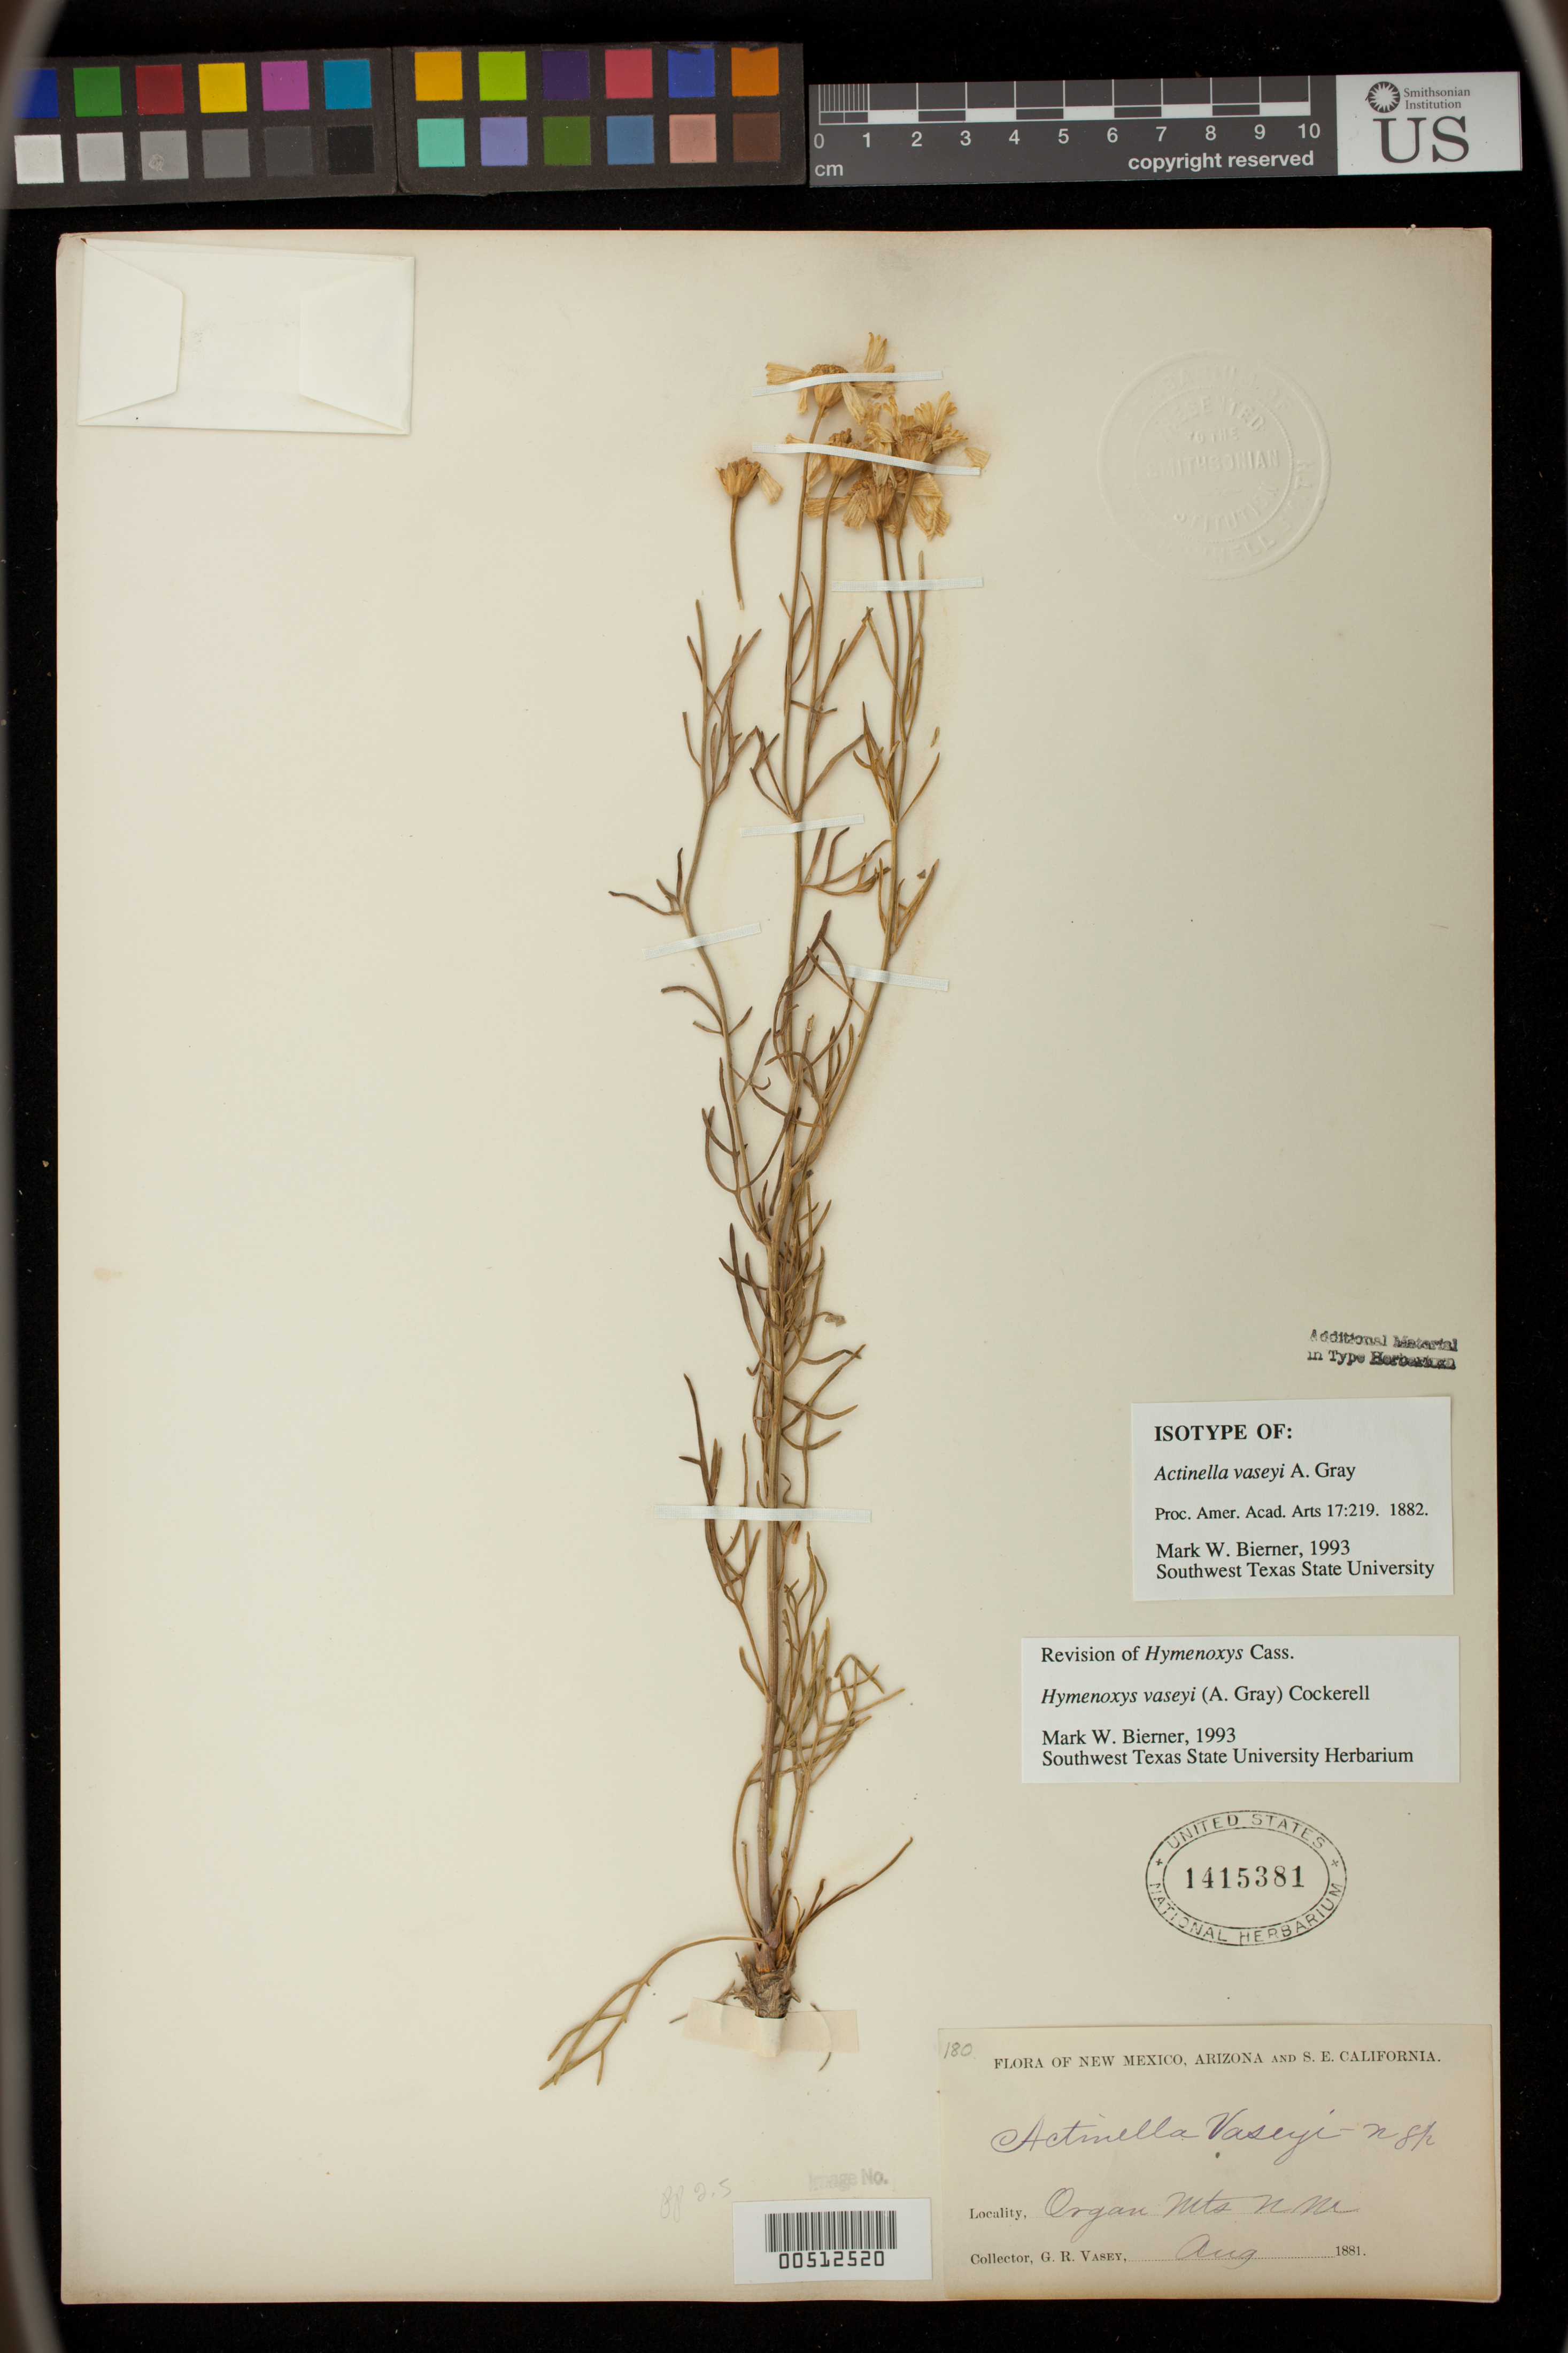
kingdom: Plantae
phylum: Tracheophyta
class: Magnoliopsida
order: Asterales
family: Asteraceae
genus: Actinella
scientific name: Actinella vaseyi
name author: A. Gray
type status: Isotype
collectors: G. R. Vasey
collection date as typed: Aug 1881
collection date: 1881-08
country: United States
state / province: New Mexico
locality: Organ Mts.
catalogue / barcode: US 1415381